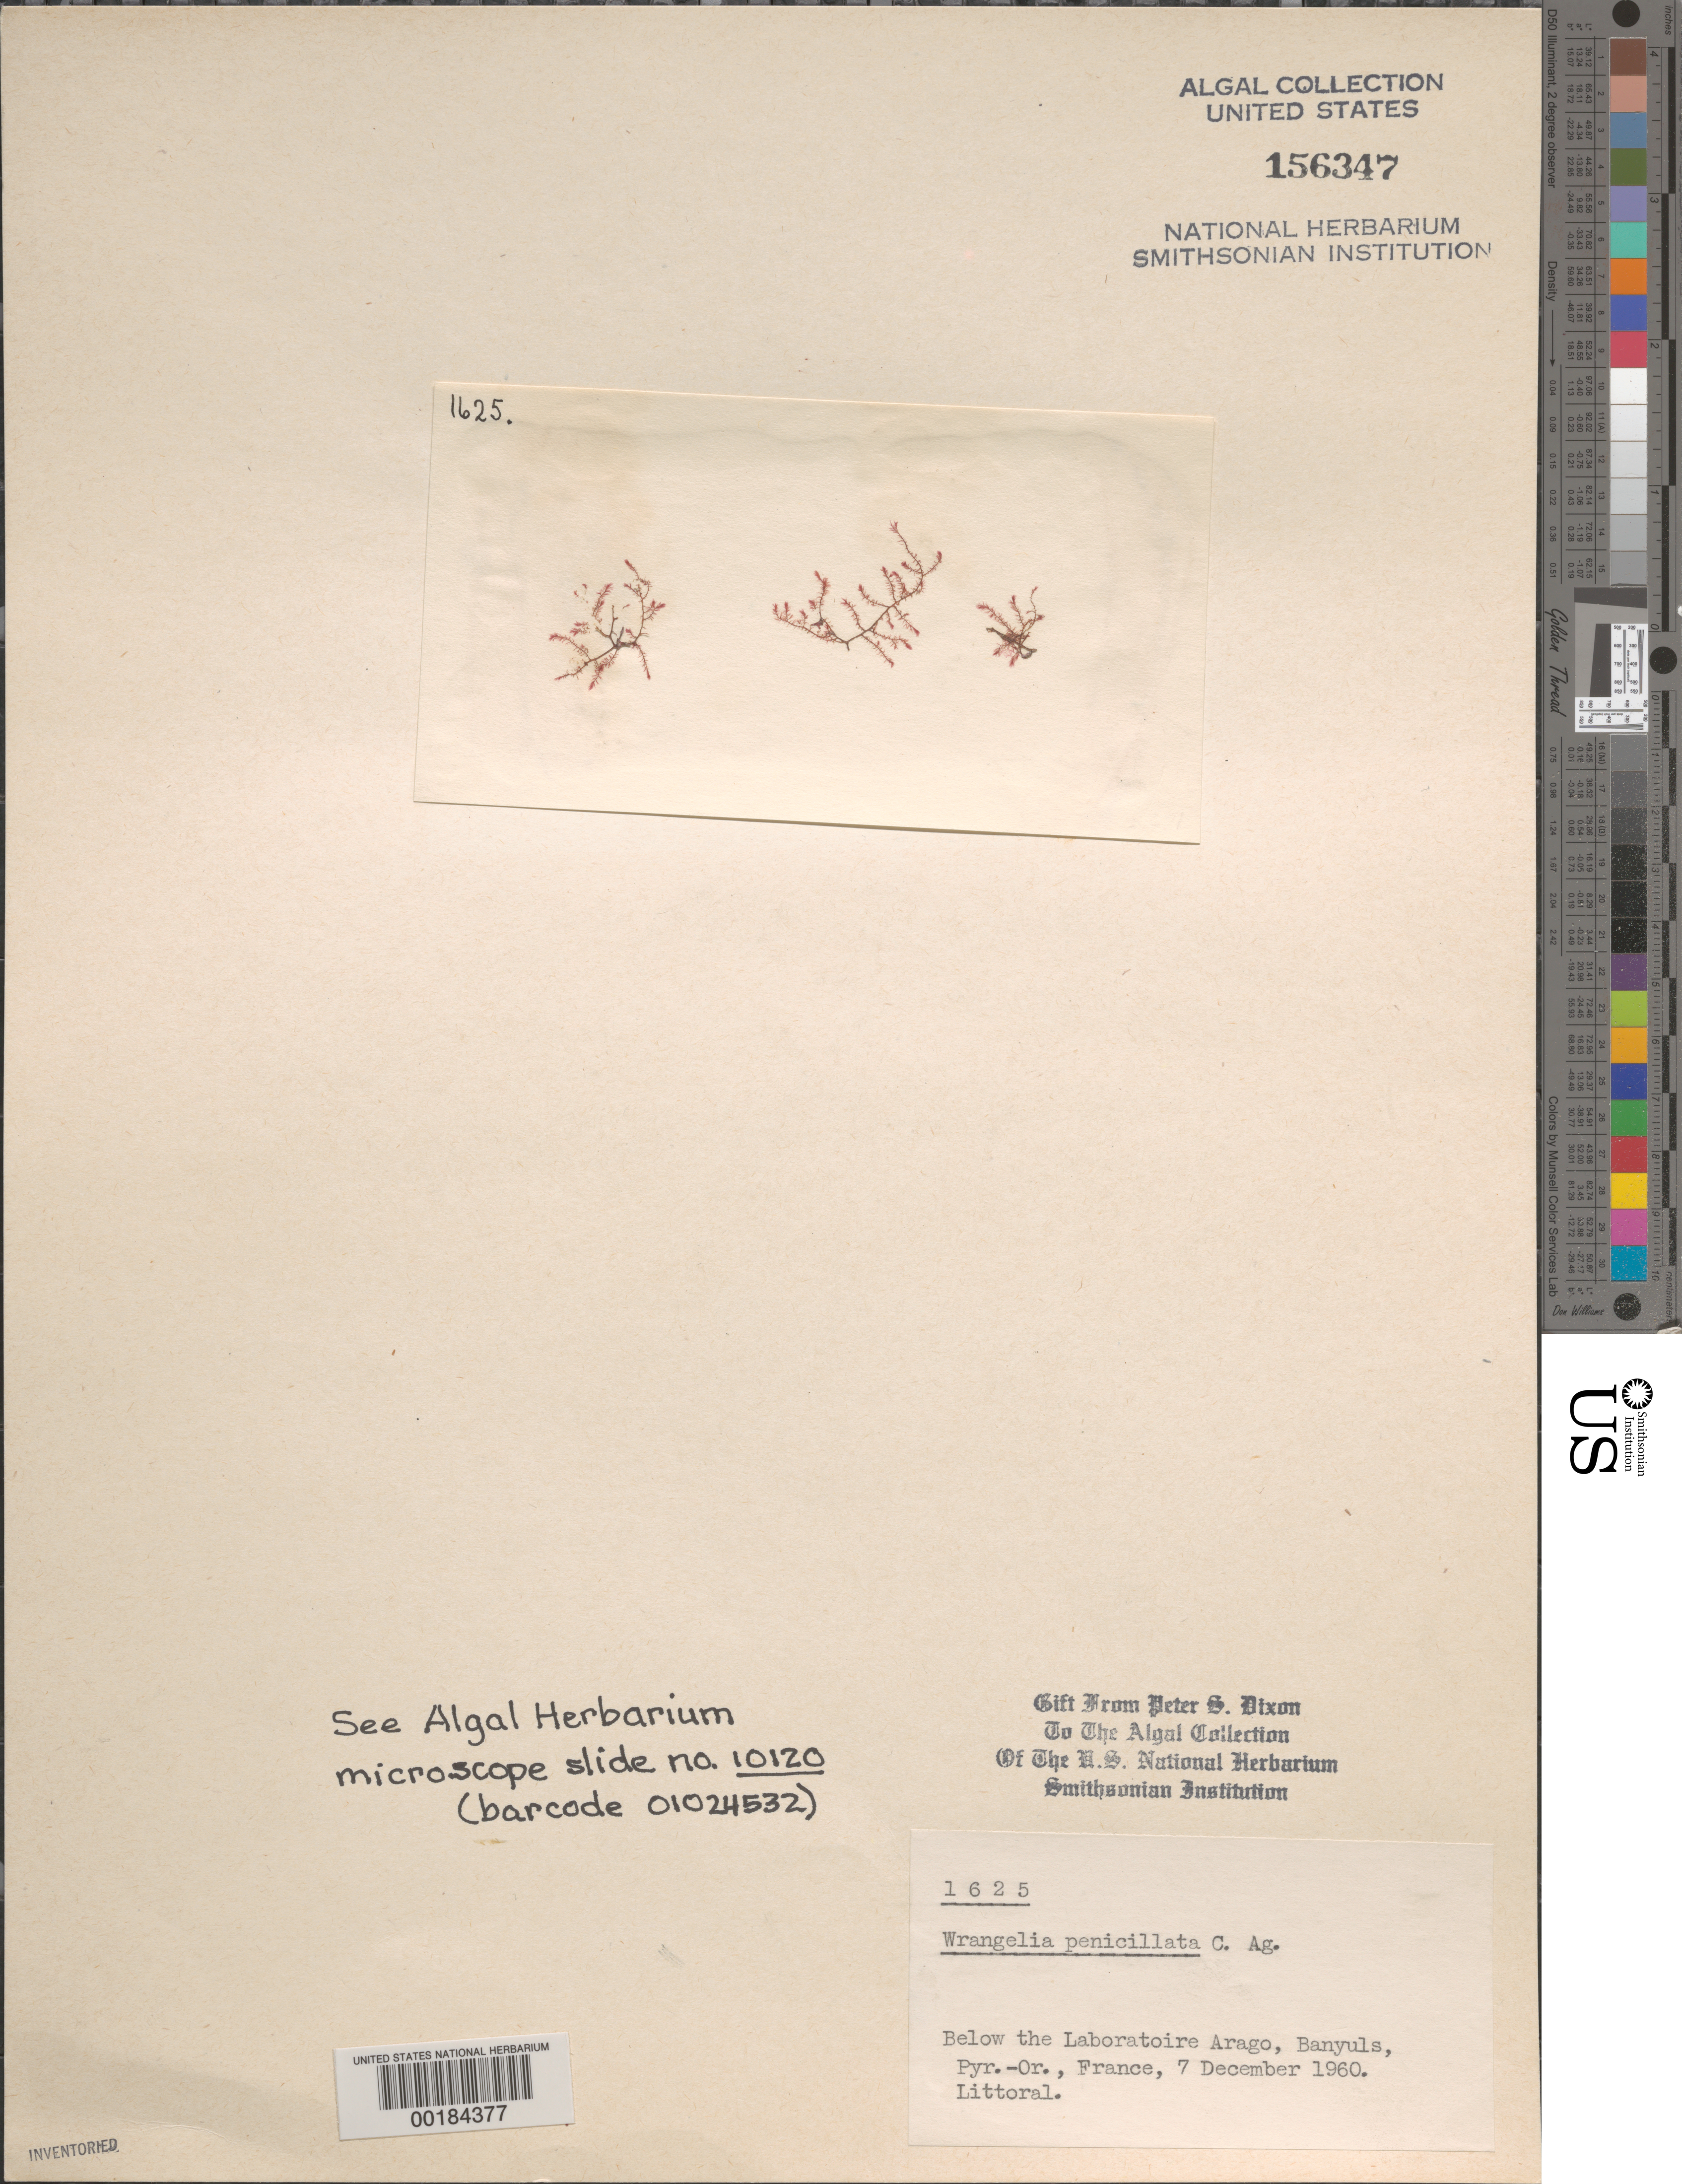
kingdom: Plantae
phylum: Rhodophyta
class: Florideophyceae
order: Ceramiales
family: Wrangeliaceae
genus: Wrangelia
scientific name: Wrangelia penicillata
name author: (C. Agardh) C. Agardh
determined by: Dixon, P. S.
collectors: P. S. Dixon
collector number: PSD 1625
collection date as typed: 07 Dec 1960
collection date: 1960-12-07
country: France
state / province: Occitanie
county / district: Pyrénées-Orientales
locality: Banyuls-sur-Mer, below Laboratoire Arago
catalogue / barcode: US 156347